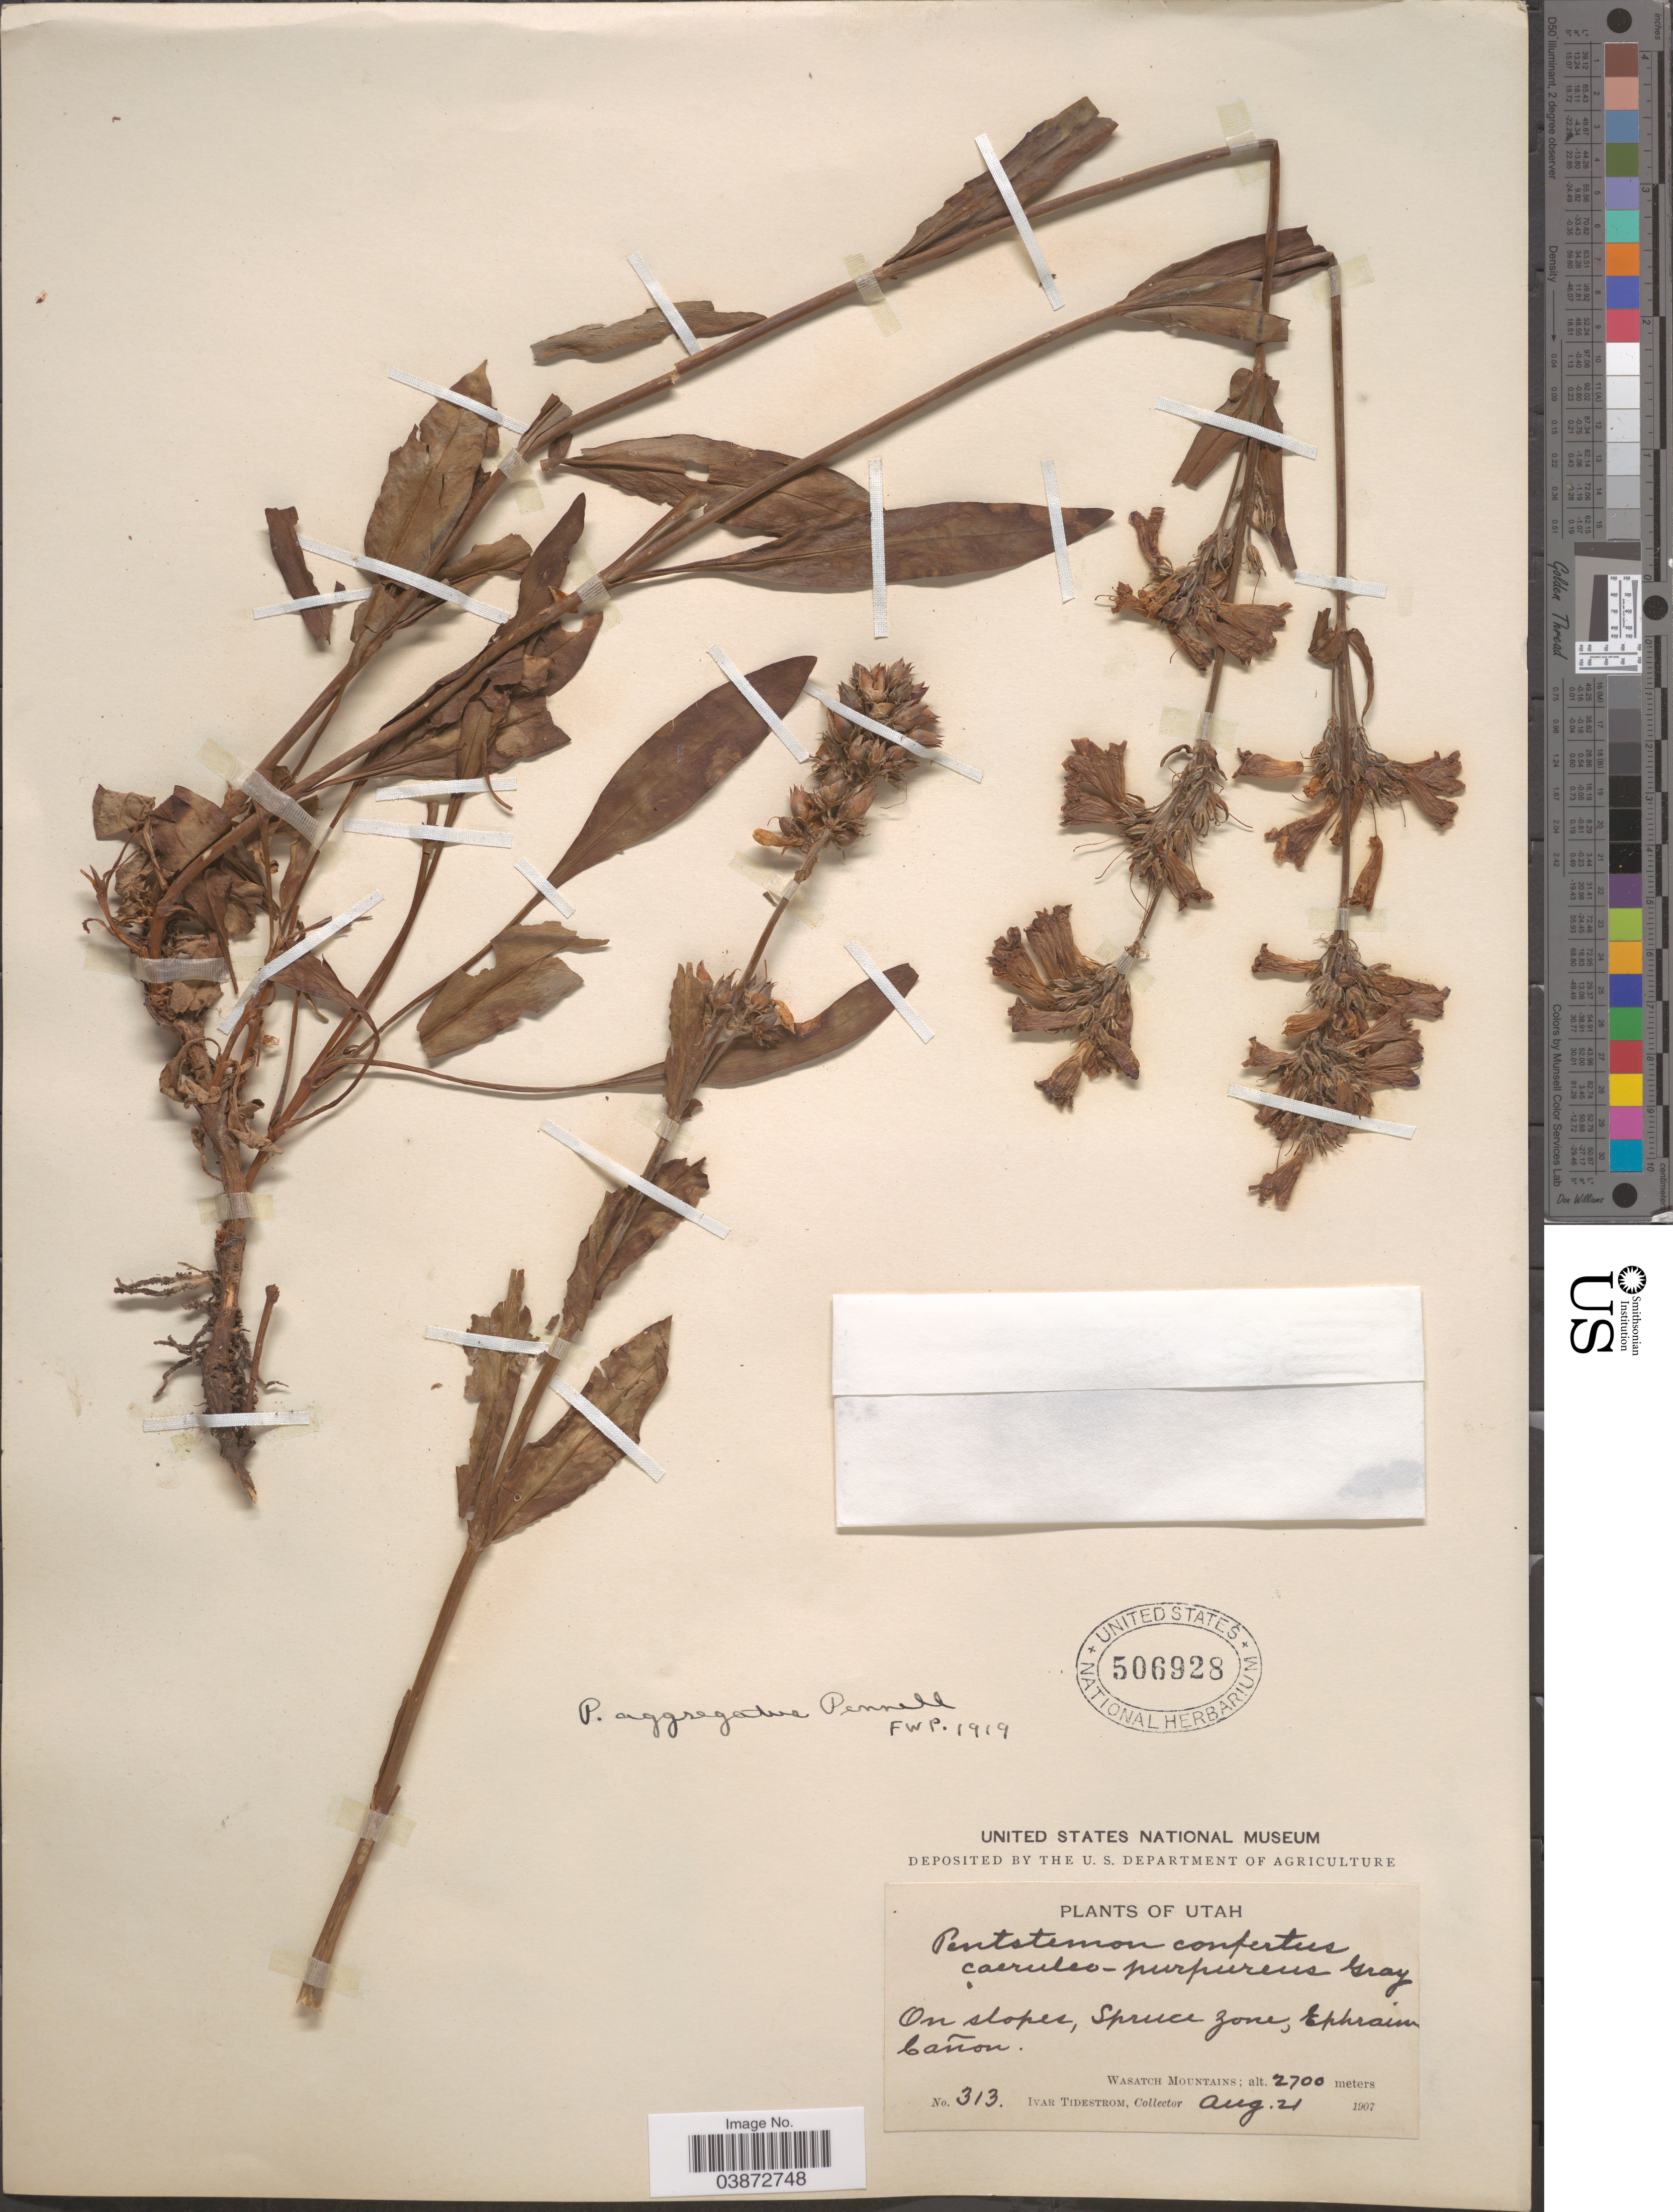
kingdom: Plantae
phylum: Tracheophyta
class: Magnoliopsida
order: Lamiales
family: Plantaginaceae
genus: Penstemon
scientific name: Penstemon aggregatus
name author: Pennell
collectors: I. F. Tidestrom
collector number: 313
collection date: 1907-08-21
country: United States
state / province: Utah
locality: On slopes, Spruce zone, Ephraim Cañon. Wasatch Mountains.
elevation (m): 2700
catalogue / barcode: US 506928